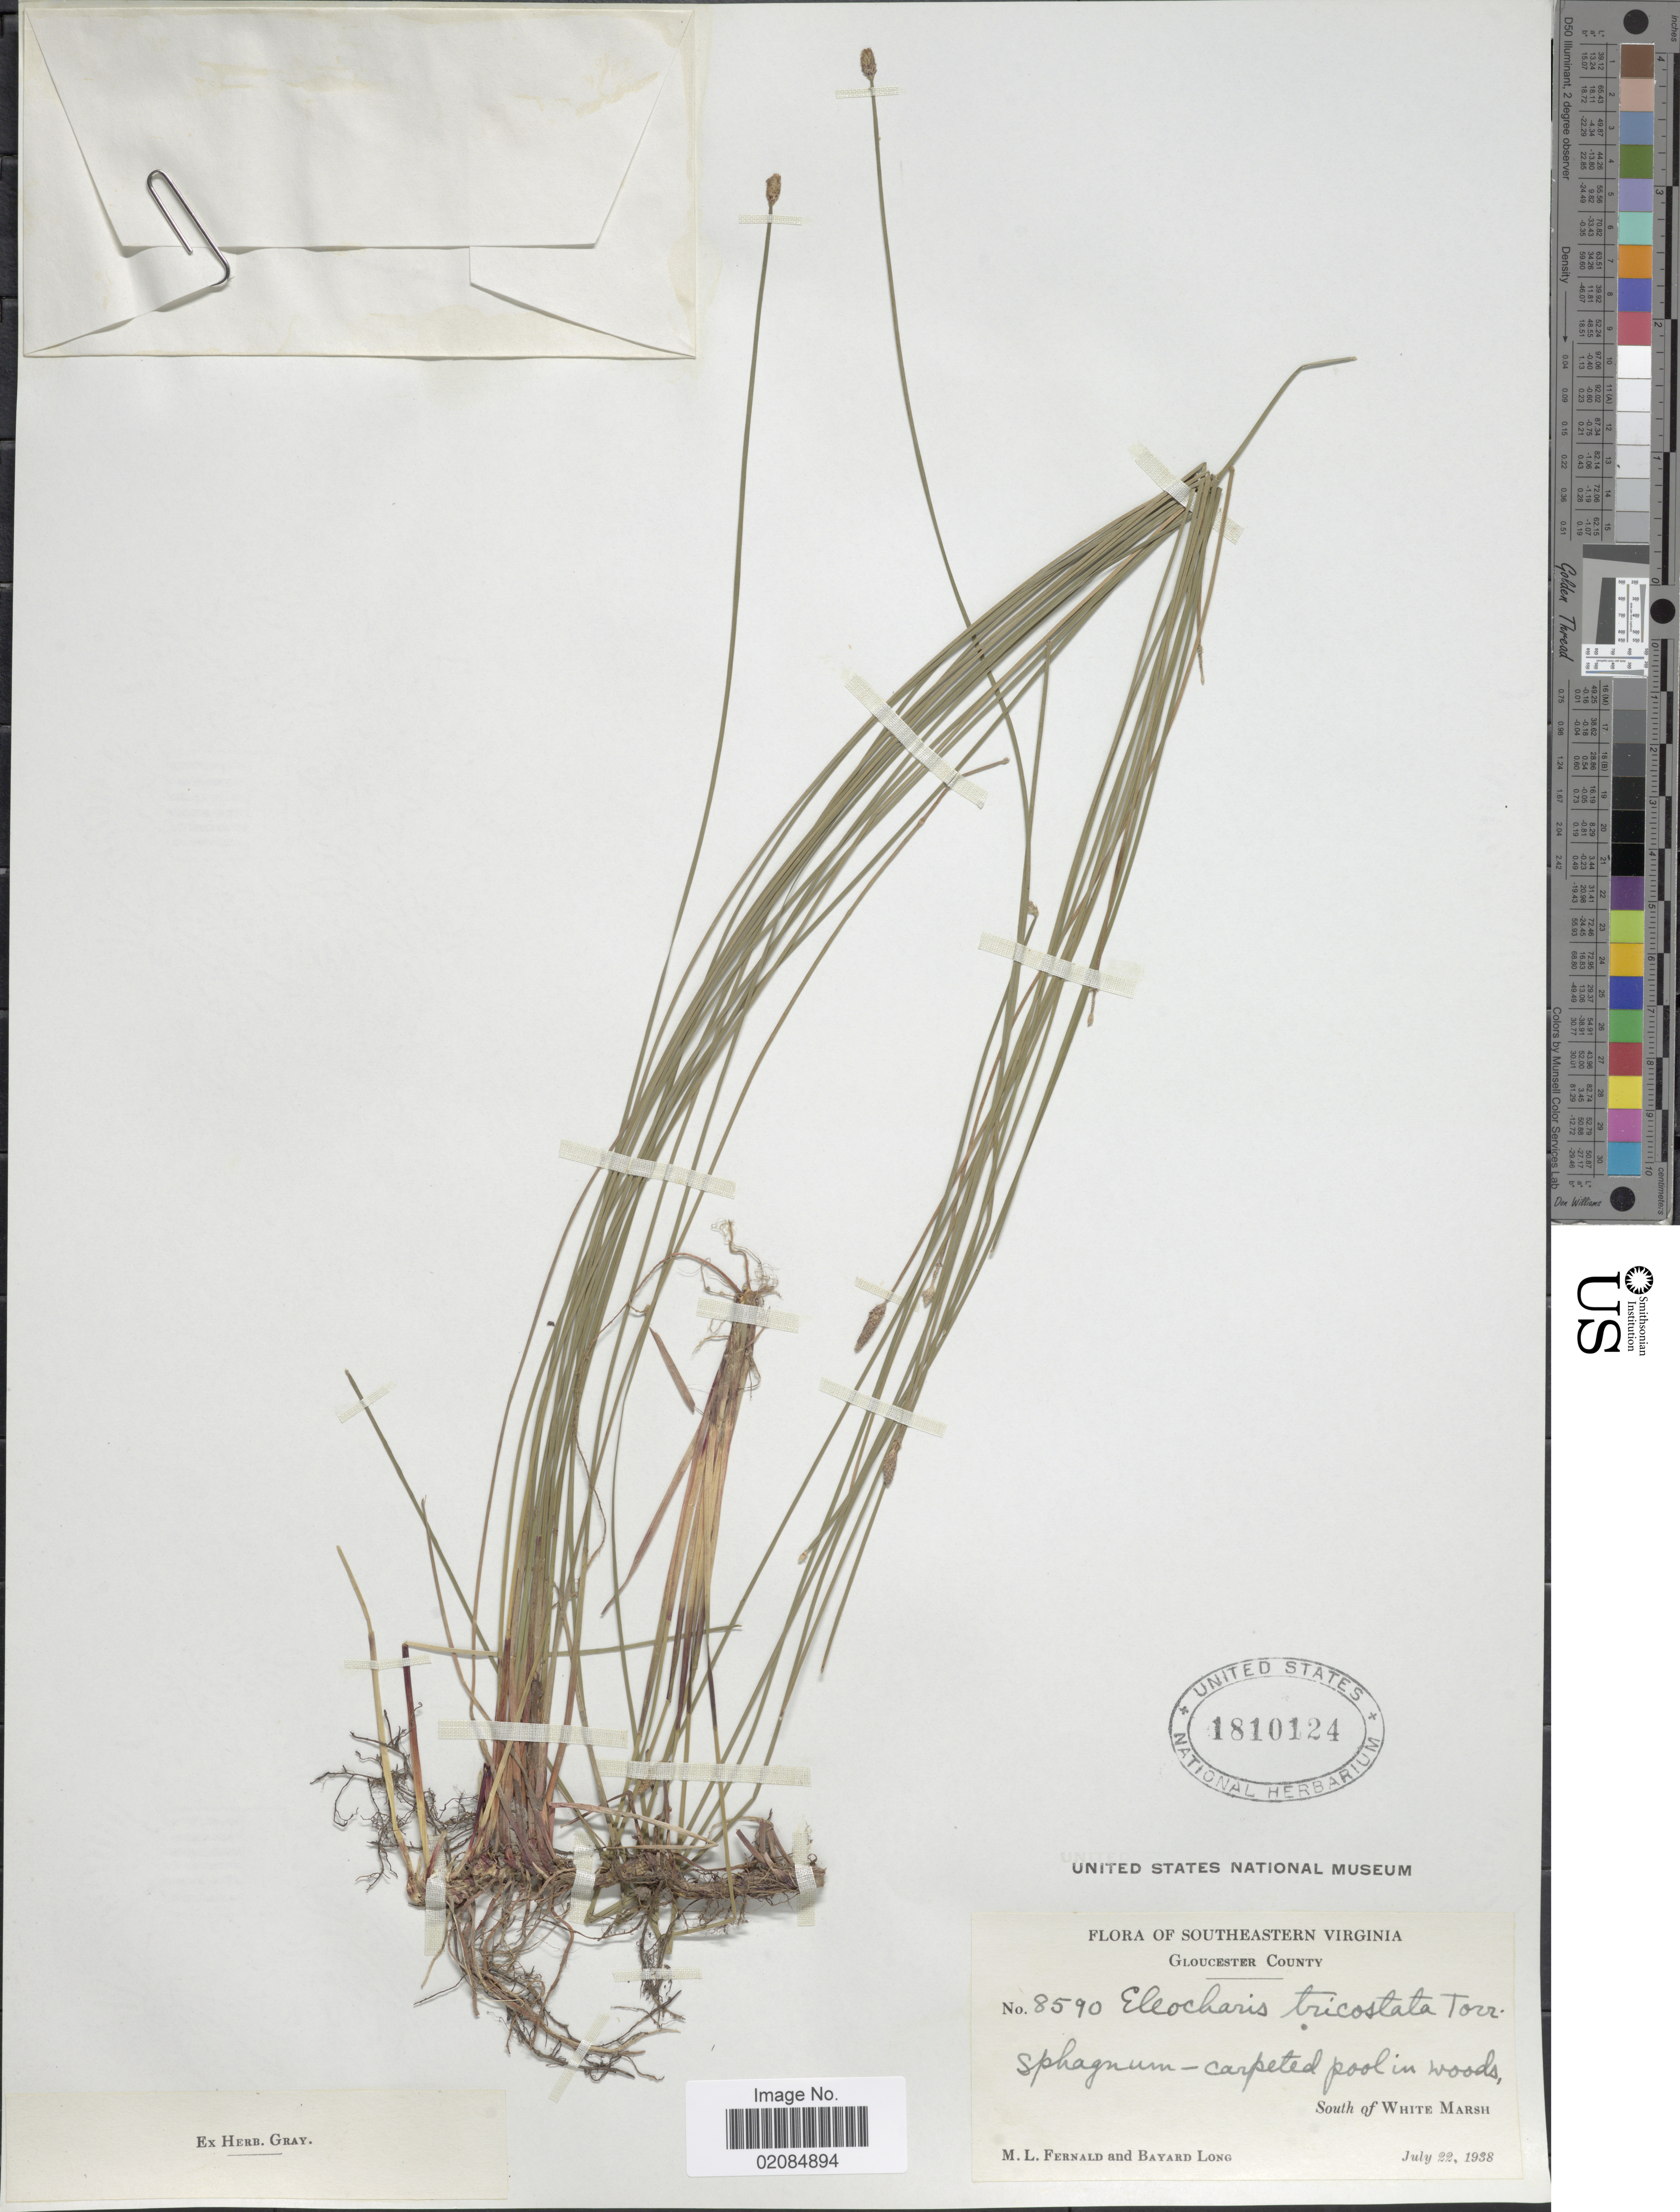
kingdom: Plantae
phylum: Tracheophyta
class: Liliopsida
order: Poales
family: Cyperaceae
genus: Eleocharis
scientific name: Eleocharis tricostata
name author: Torr.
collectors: M. L. Fernald & B. Long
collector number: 8590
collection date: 1938-07-22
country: United States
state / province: Virginia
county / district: Gloucester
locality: Southeastern Virginia. South of White Marsh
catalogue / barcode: US 1810124